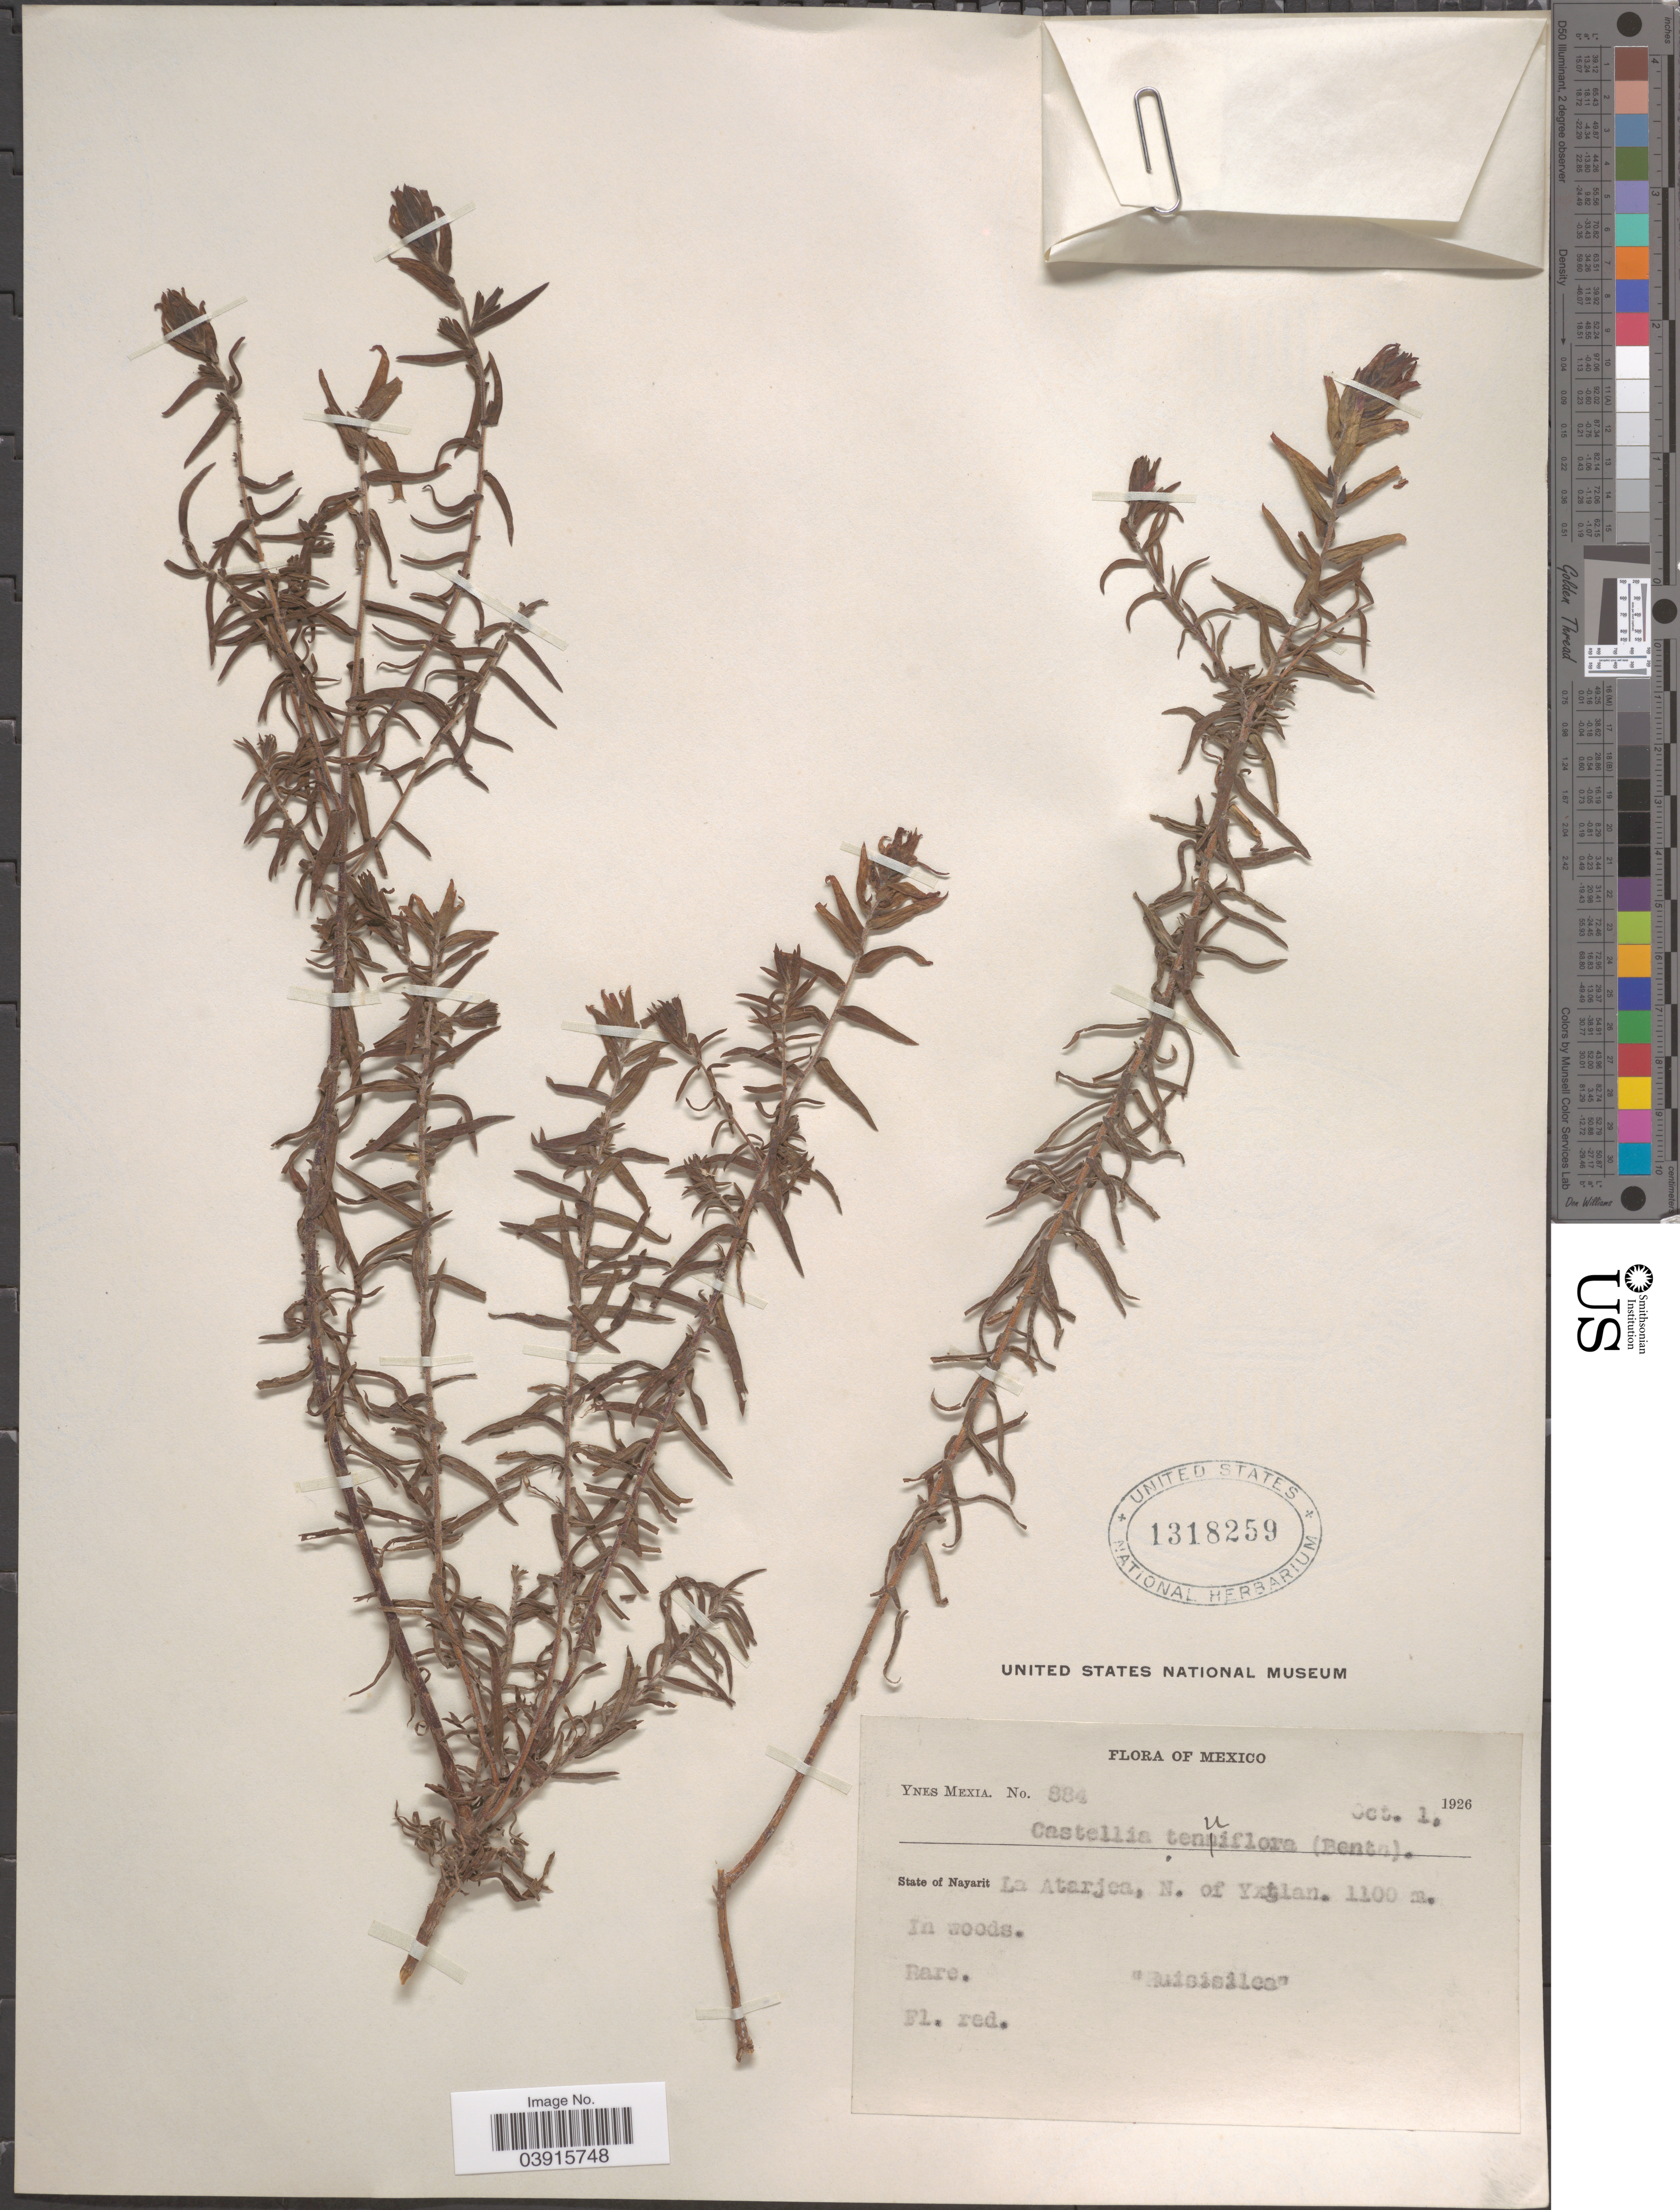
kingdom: Plantae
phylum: Tracheophyta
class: Magnoliopsida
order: Lamiales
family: Orobanchaceae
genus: Castilleja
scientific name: Castilleja tenuiflora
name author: Benth.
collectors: Y. Mexia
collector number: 884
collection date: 1926-10-01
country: Mexico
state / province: Nayarit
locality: La Atarjea, N. of Yxtlan.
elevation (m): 1100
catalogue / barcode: US 1318259